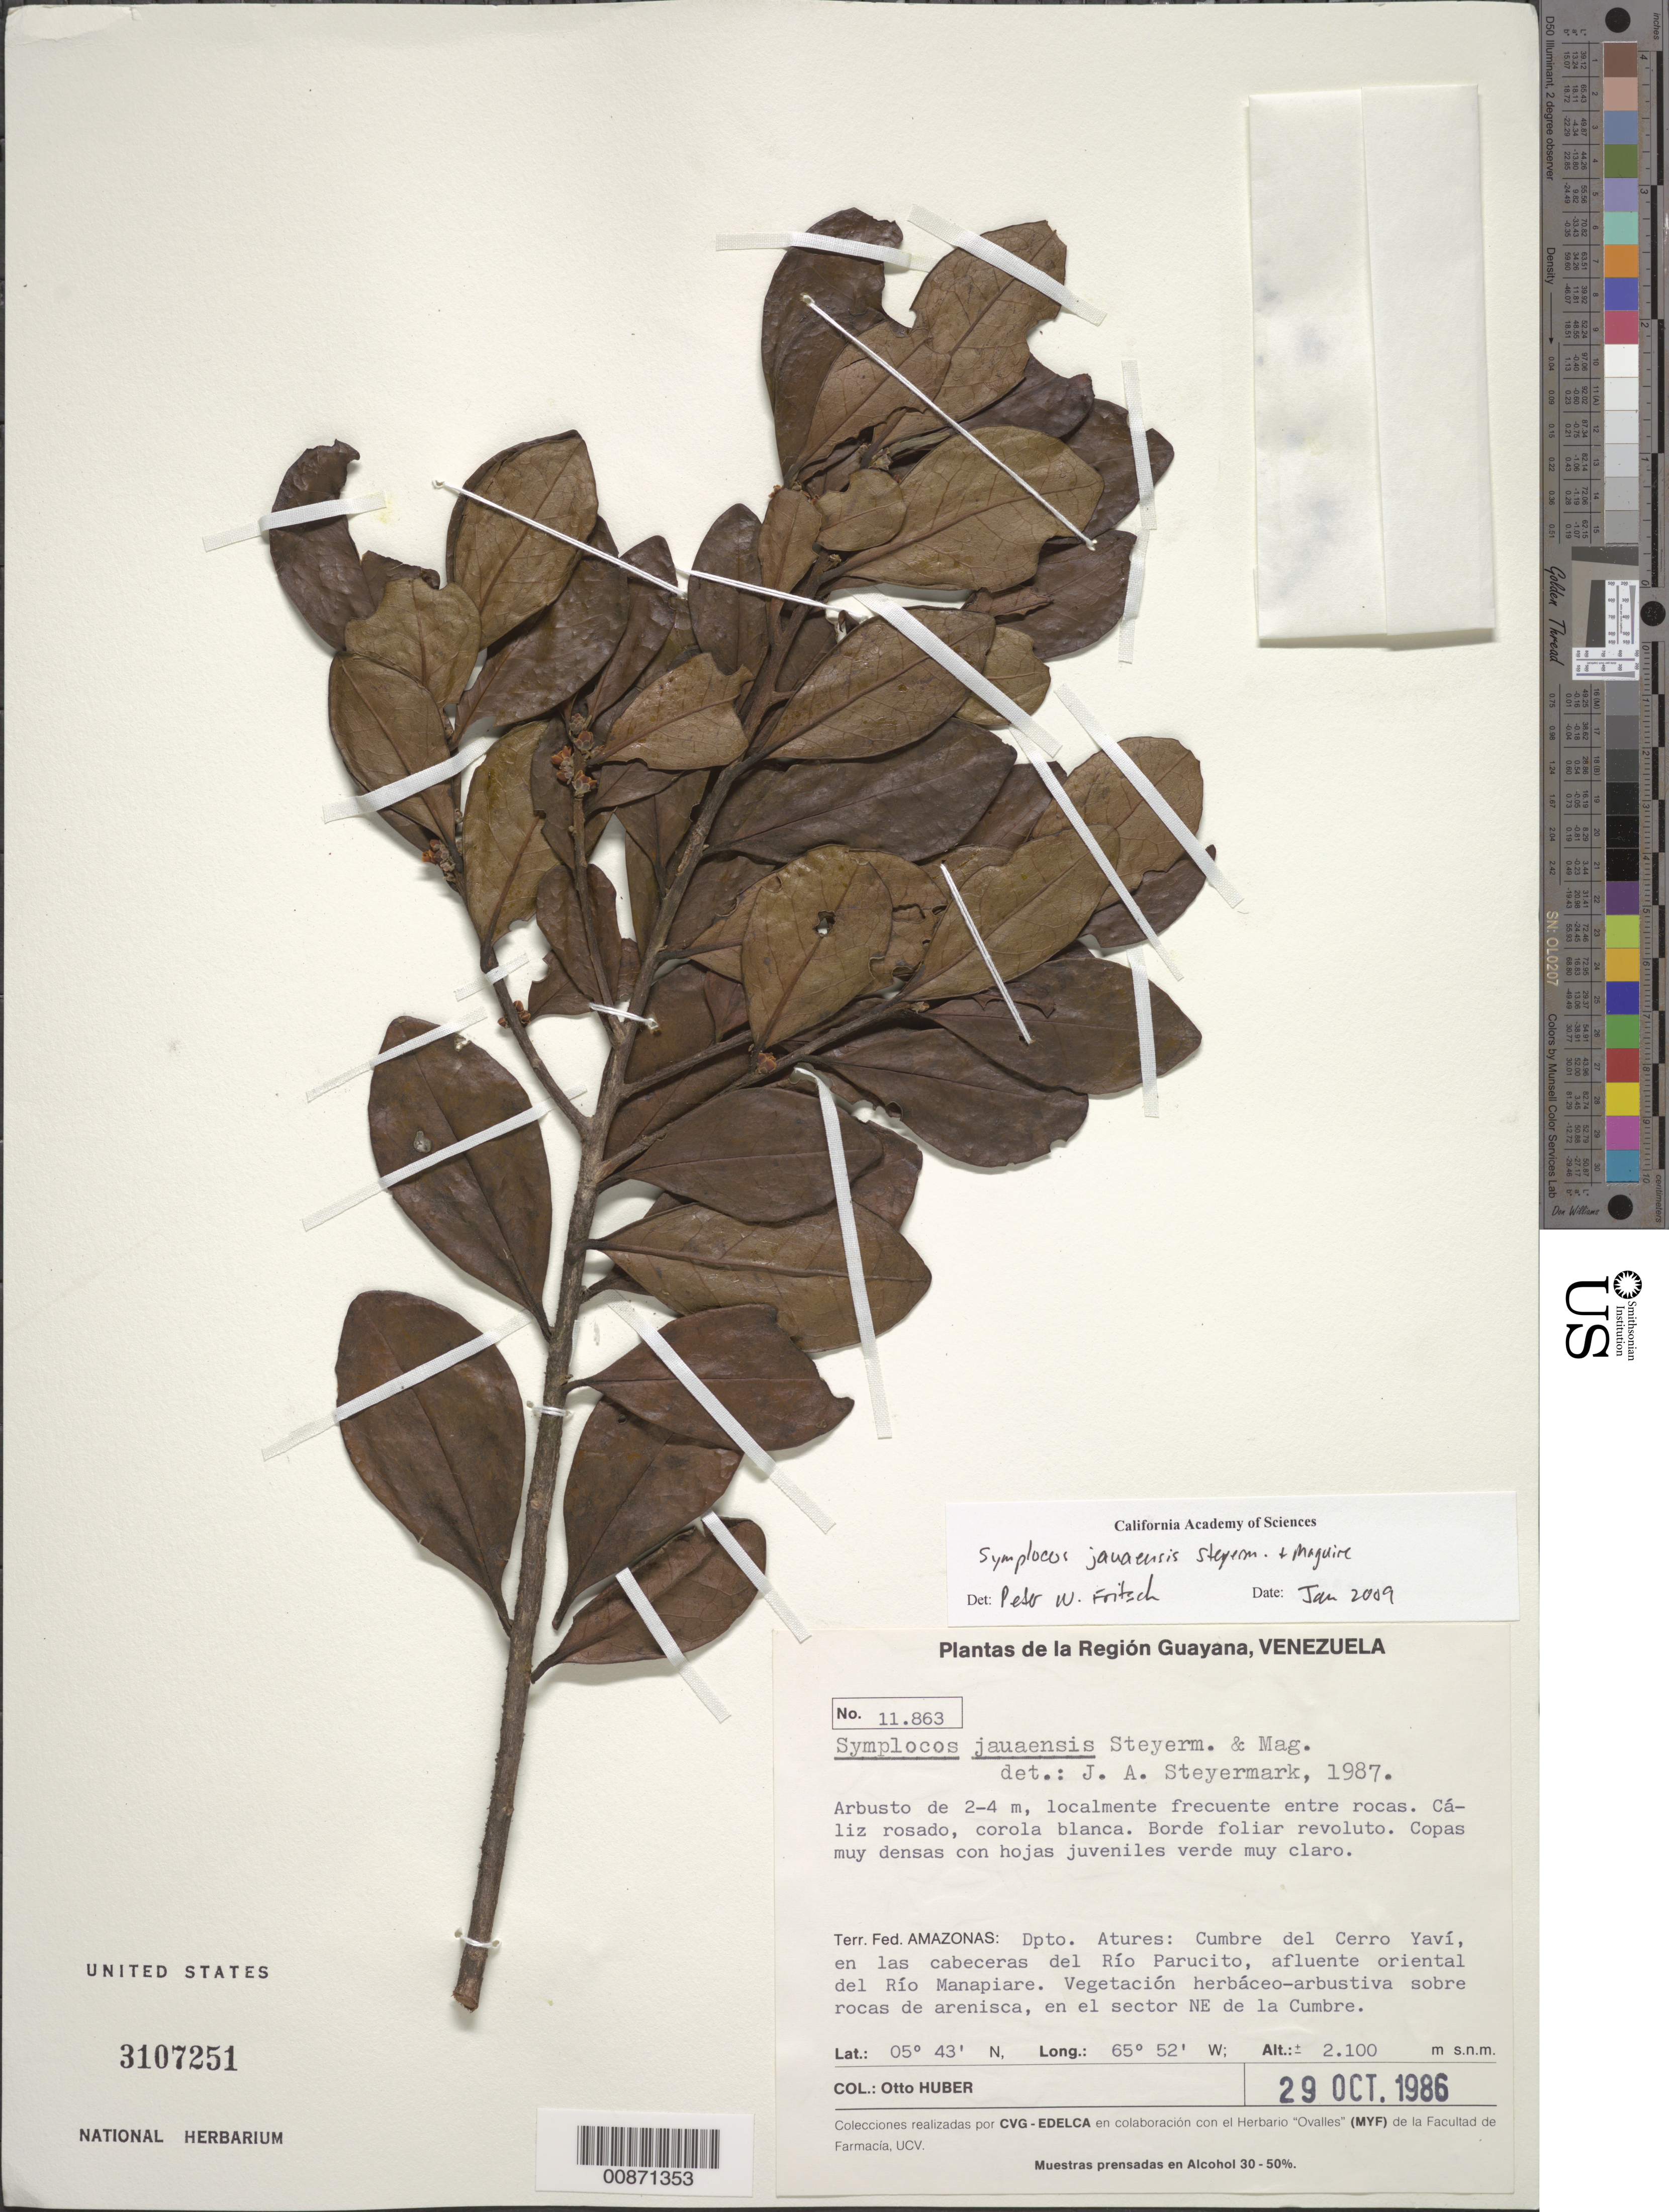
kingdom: Plantae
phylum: Tracheophyta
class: Magnoliopsida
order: Ericales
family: Symplocaceae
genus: Symplocos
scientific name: Symplocos jauaensis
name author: Steyerm.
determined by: Fritsch, Peter W.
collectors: O. Huber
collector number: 11863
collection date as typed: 29-Oct-86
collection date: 1986-10-29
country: Venezuela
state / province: Amazonas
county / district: Atures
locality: Cerro Yaví cumbre, cabeceras de Río Parucito (affl. Río Manapiare), sector NE de la cumbre.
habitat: Entre rocas; vegetación herbaceo-arbustiva sobre rocas de arenisca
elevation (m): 2100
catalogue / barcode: US 3107251